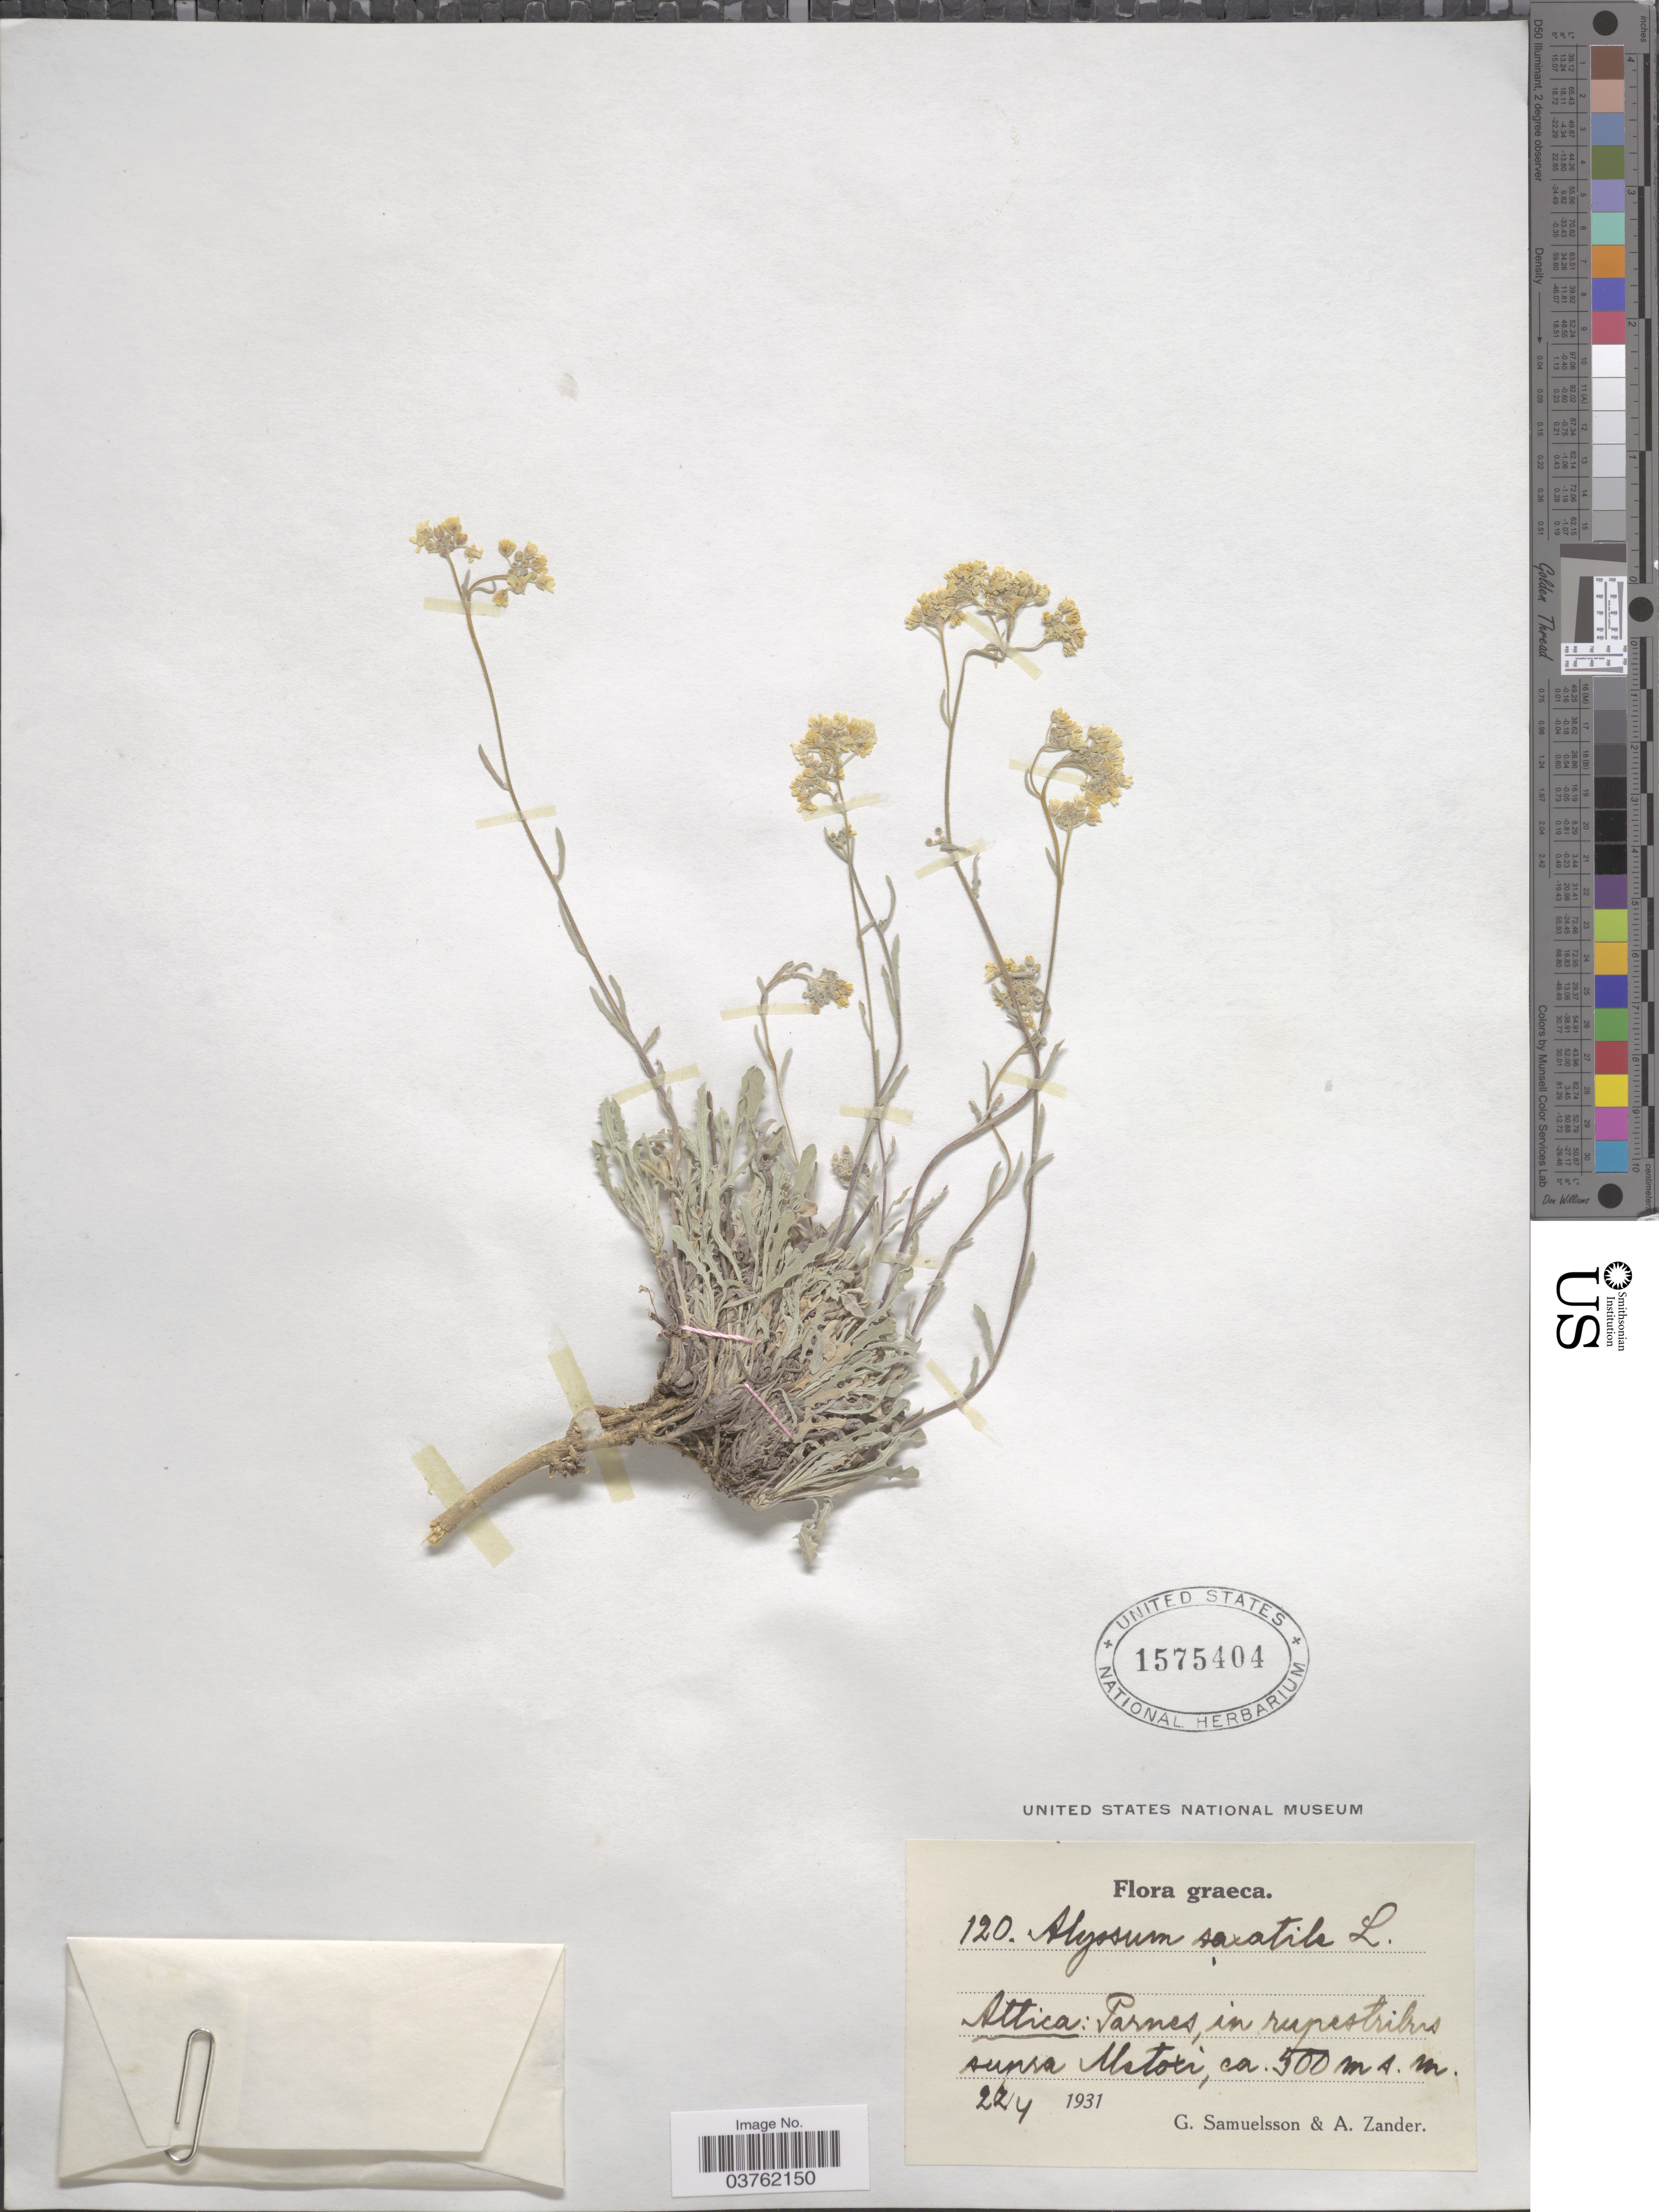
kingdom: Plantae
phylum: Tracheophyta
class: Magnoliopsida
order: Brassicales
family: Brassicaceae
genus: Alyssum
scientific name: Alyssum saxatile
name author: L.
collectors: G. Samuelsson & A. Zander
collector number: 120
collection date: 1931-04-22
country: Greece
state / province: Attica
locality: Parnes, in rupestribus supra Metoxi.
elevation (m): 500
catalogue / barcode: US 1575404